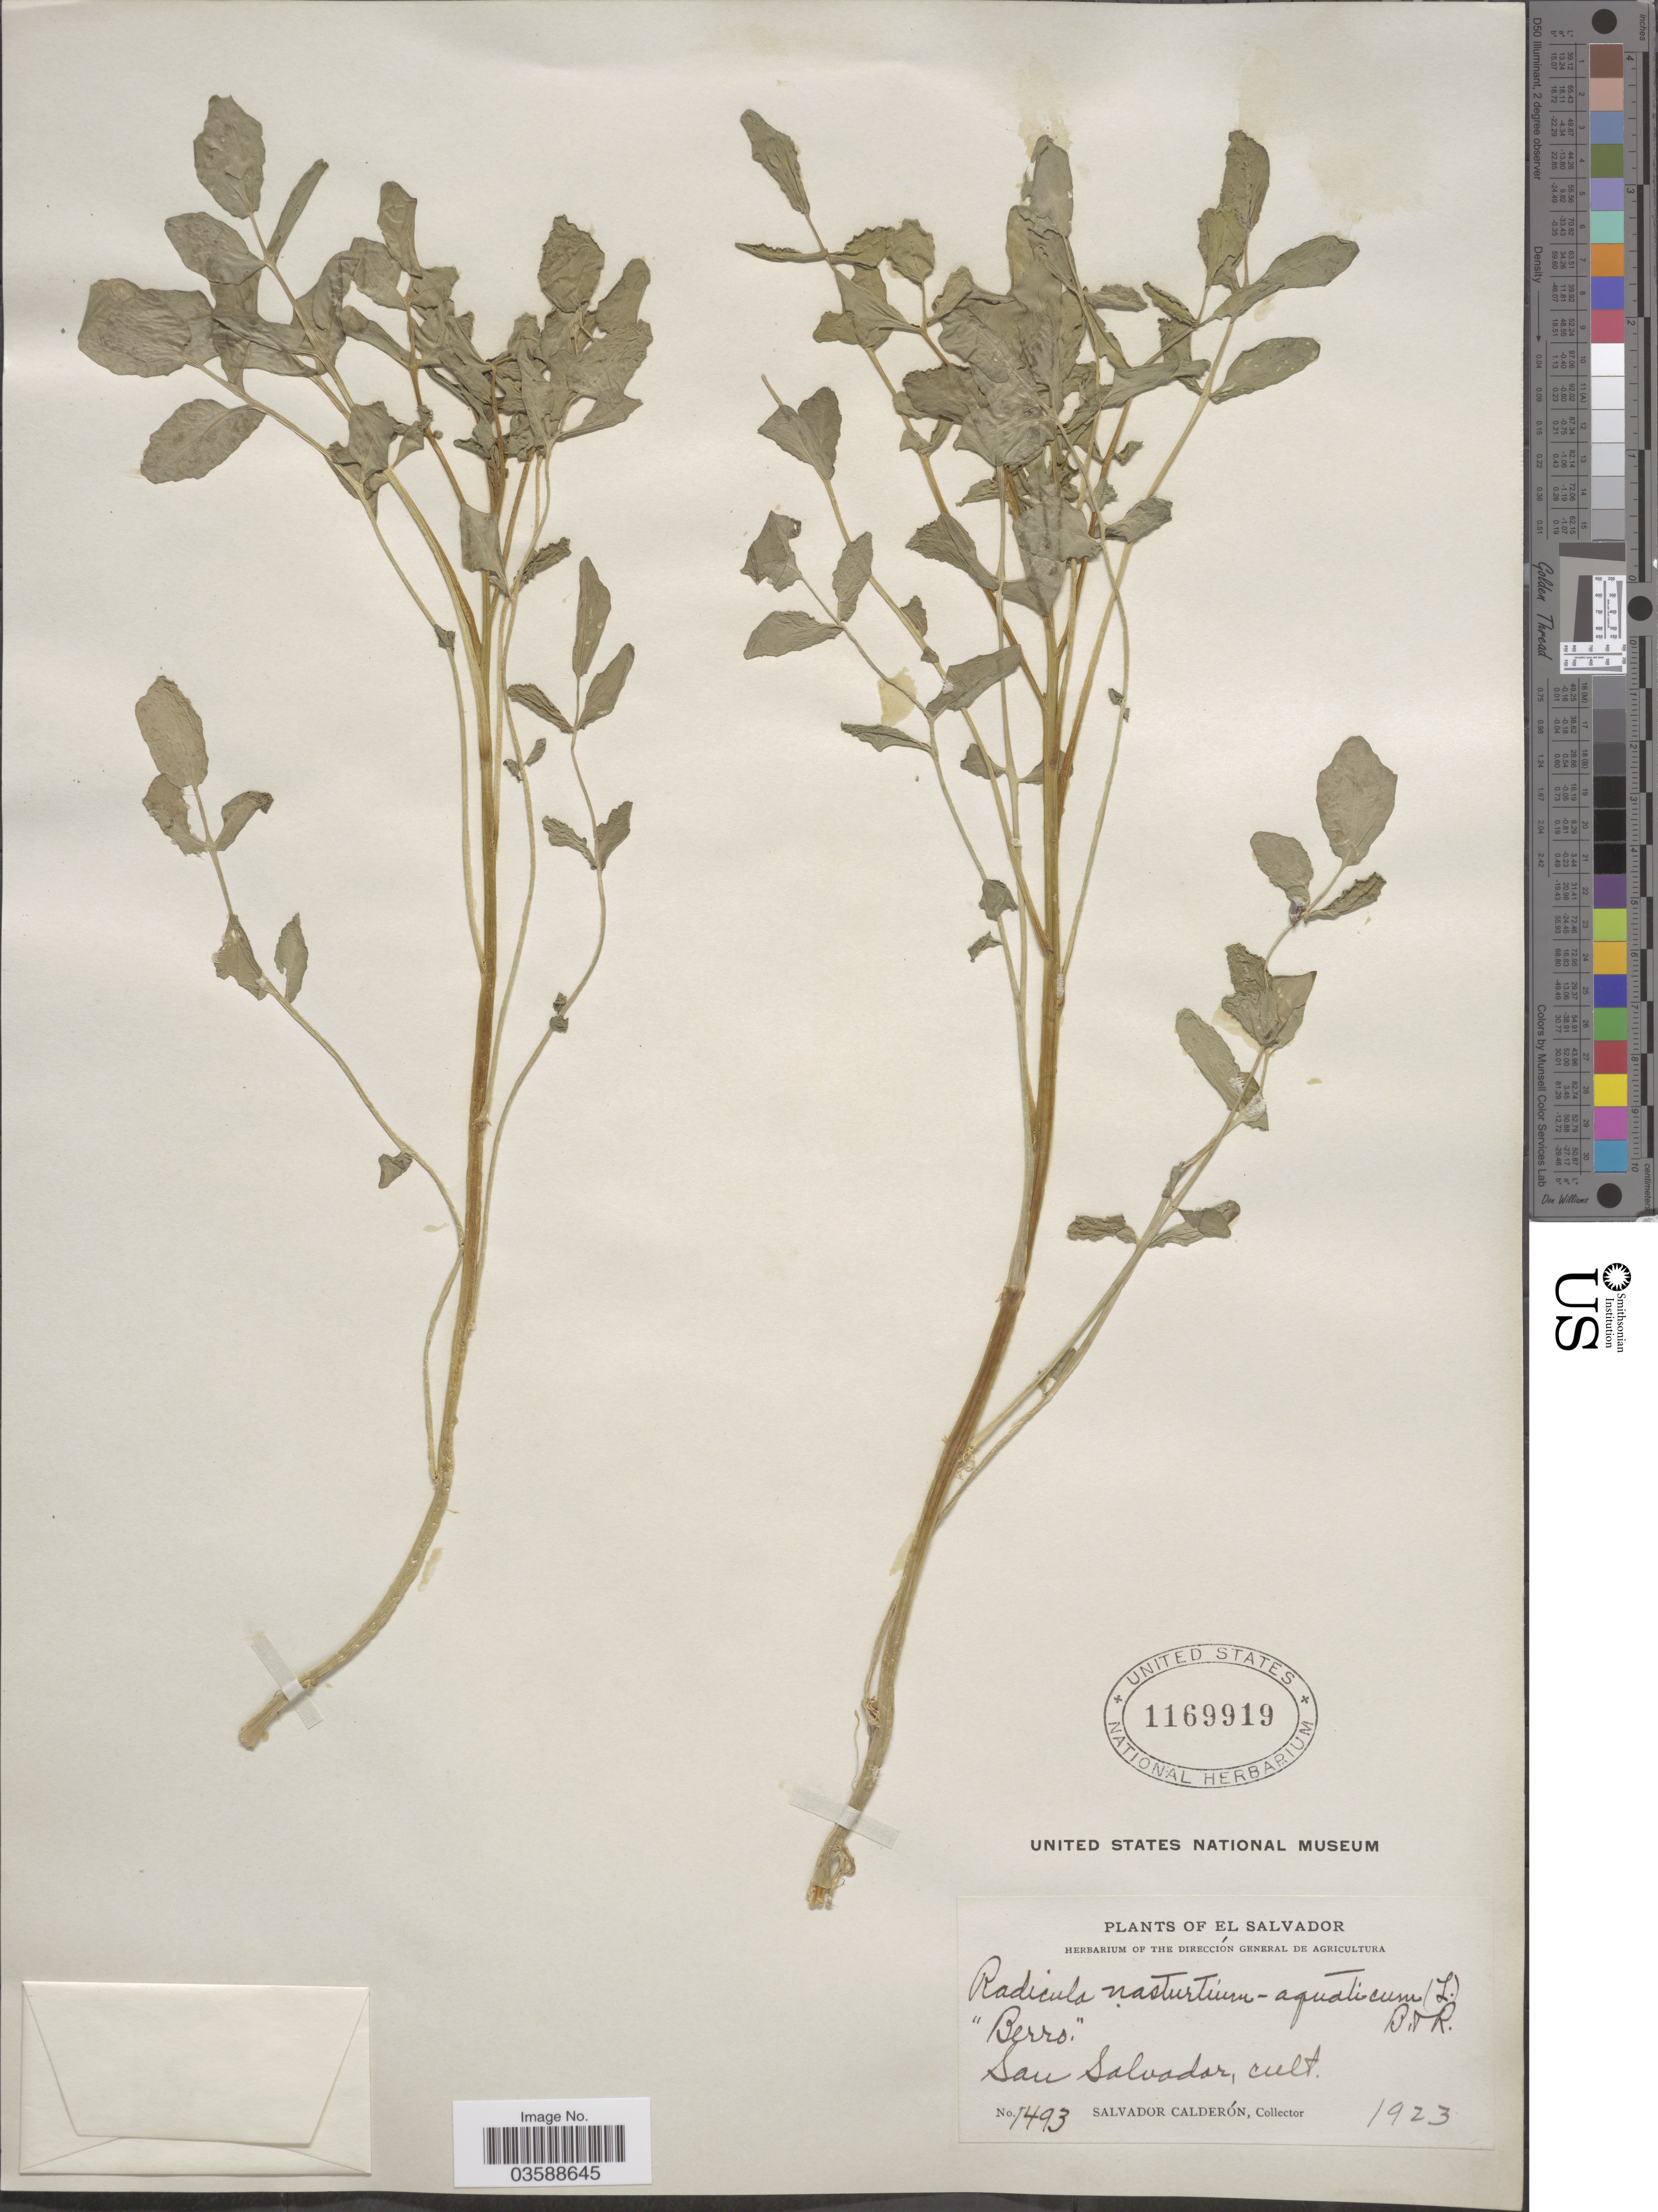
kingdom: Plantae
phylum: Tracheophyta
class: Magnoliopsida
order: Brassicales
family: Brassicaceae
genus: Nasturtium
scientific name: Nasturtium officinale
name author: R. Br.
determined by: Strong, M. T., (US), Smithsonian Institution - National Museum of Natural History (UNITED STATES)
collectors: S. Calderón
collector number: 1493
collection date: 1923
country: El Salvador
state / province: San Salvador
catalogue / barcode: US 1169919